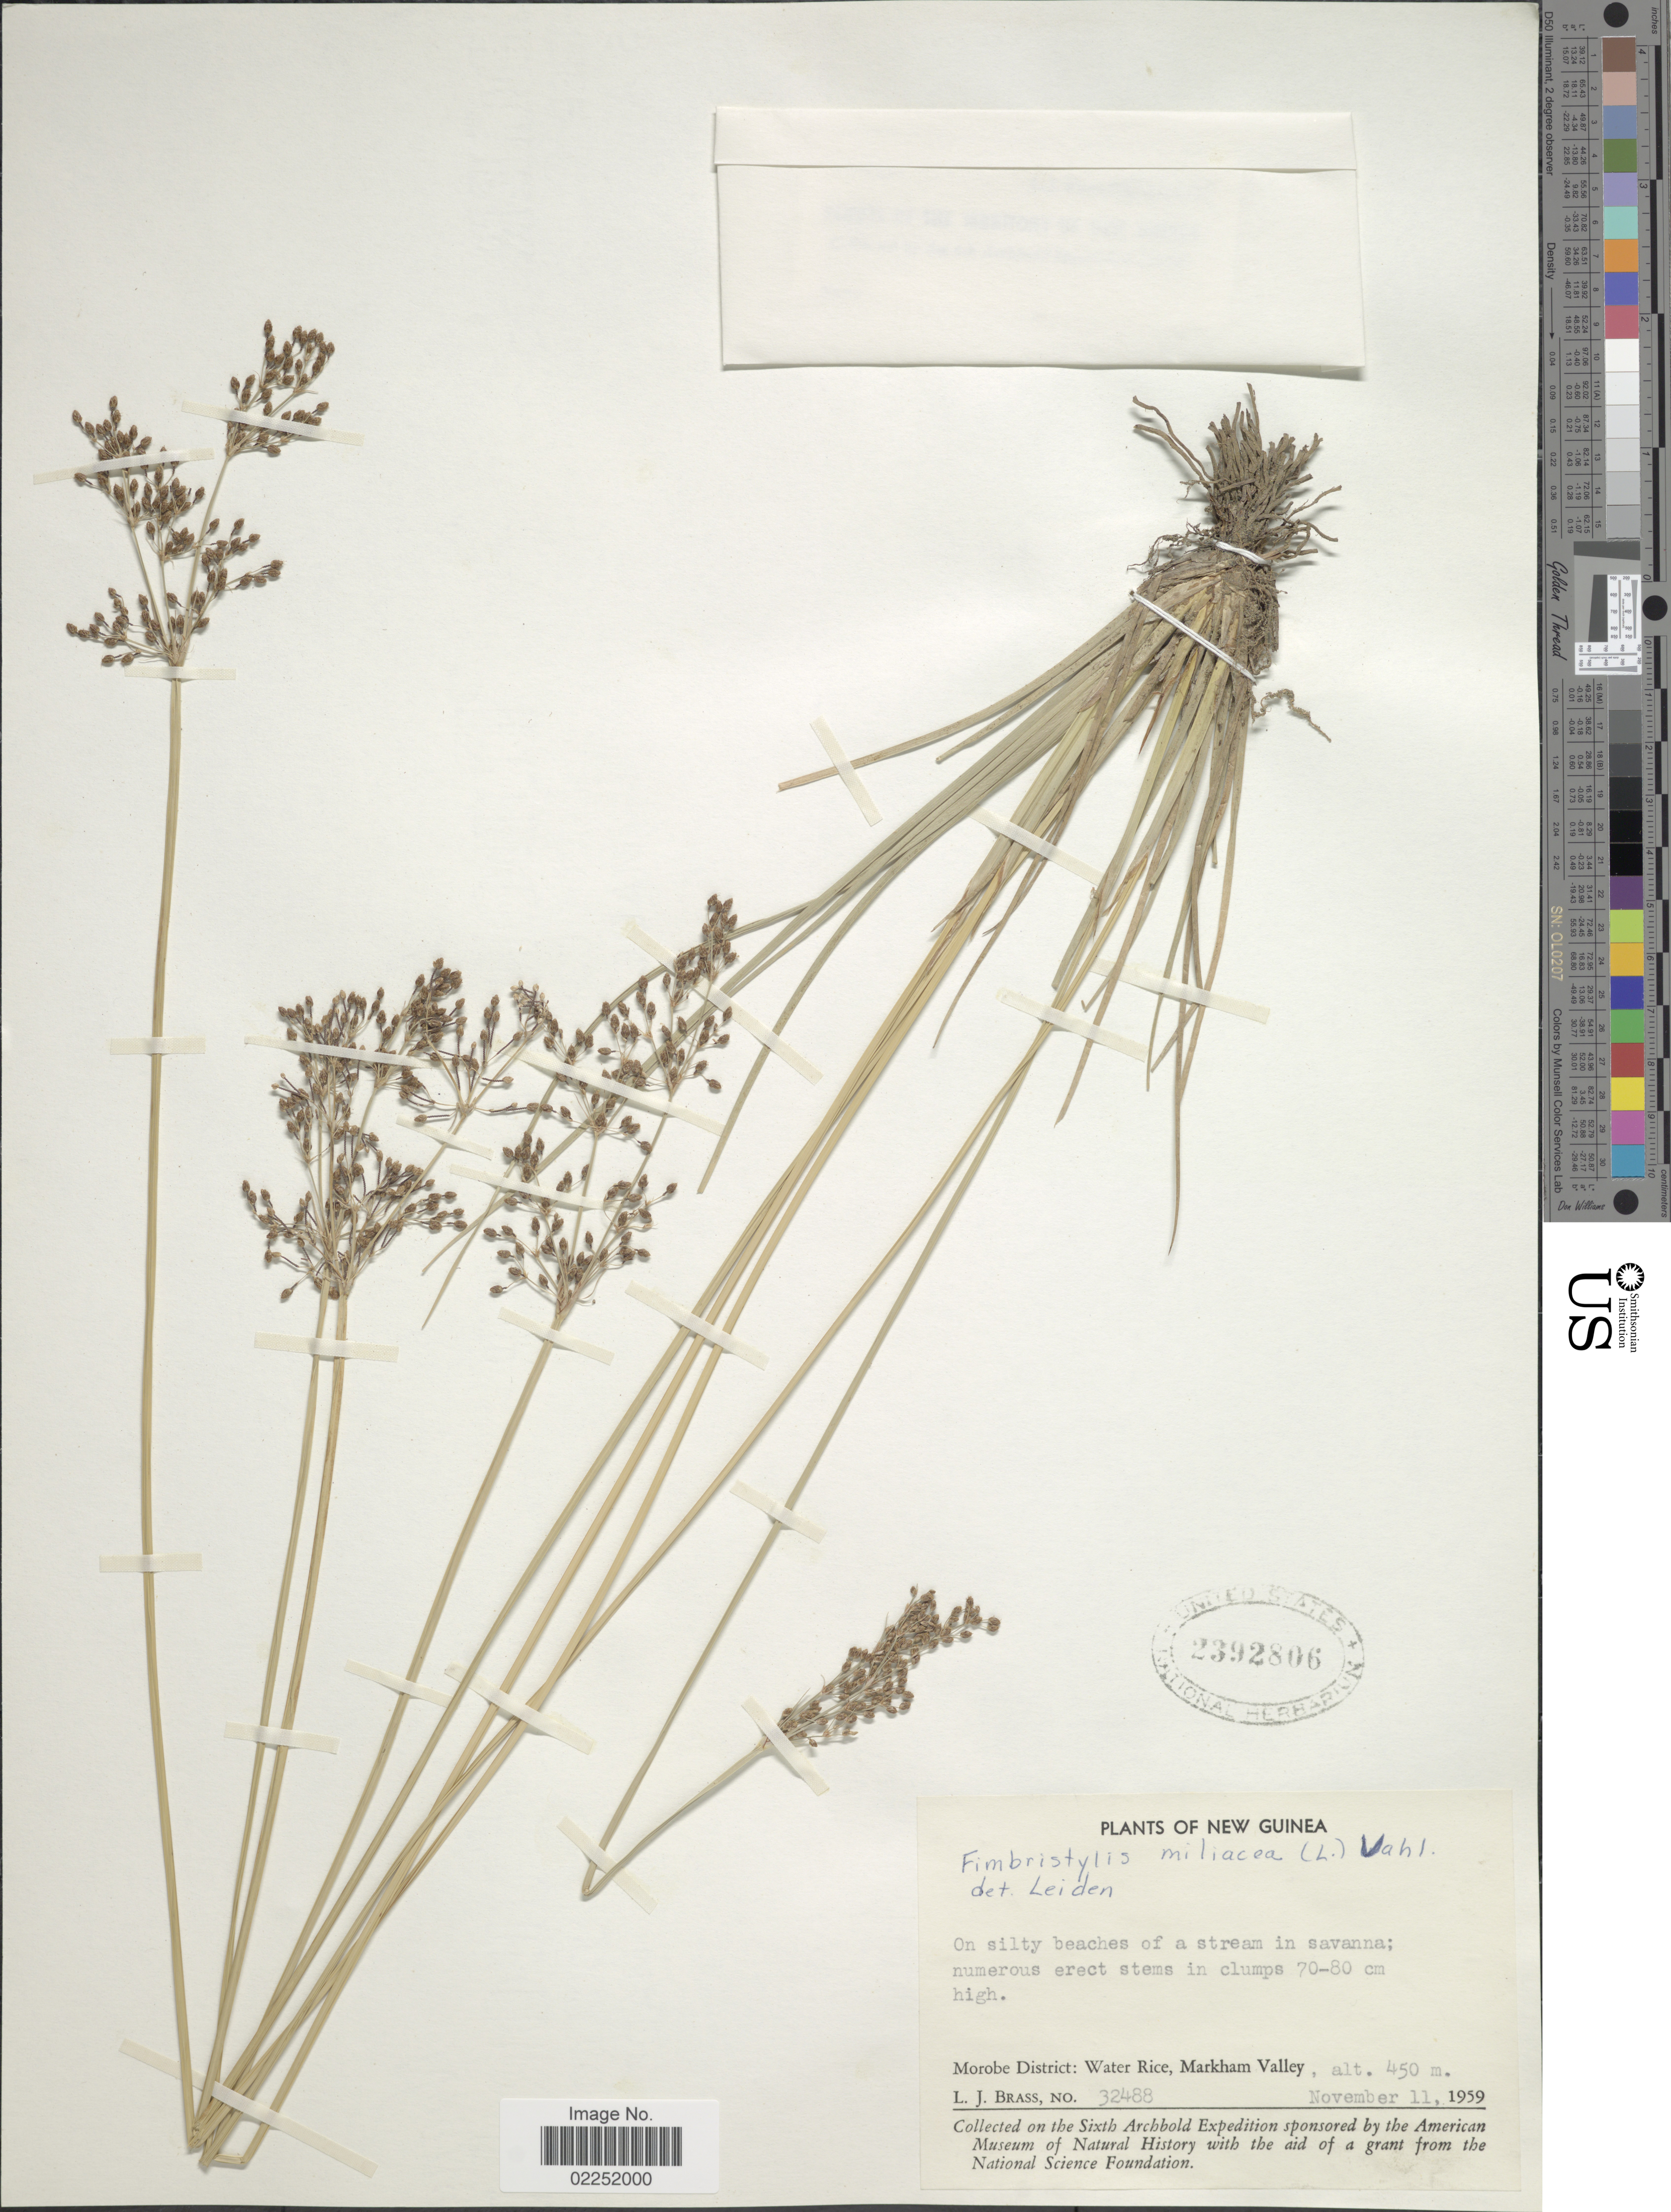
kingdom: Plantae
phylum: Tracheophyta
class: Liliopsida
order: Poales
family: Cyperaceae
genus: Fimbristylis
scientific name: Fimbristylis littoralis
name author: Gaudich.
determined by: Strong, M. T., (US), Smithsonian Institution - National Museum of Natural History (UNITED STATES)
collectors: L. J. Brass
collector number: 32488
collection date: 1959-11-11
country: Papua New Guinea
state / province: Morobe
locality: New Guinea, On silty beaches of a stream in savanna; Morobe District: Water Rice, Markham Valley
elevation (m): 450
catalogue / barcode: US 2392806